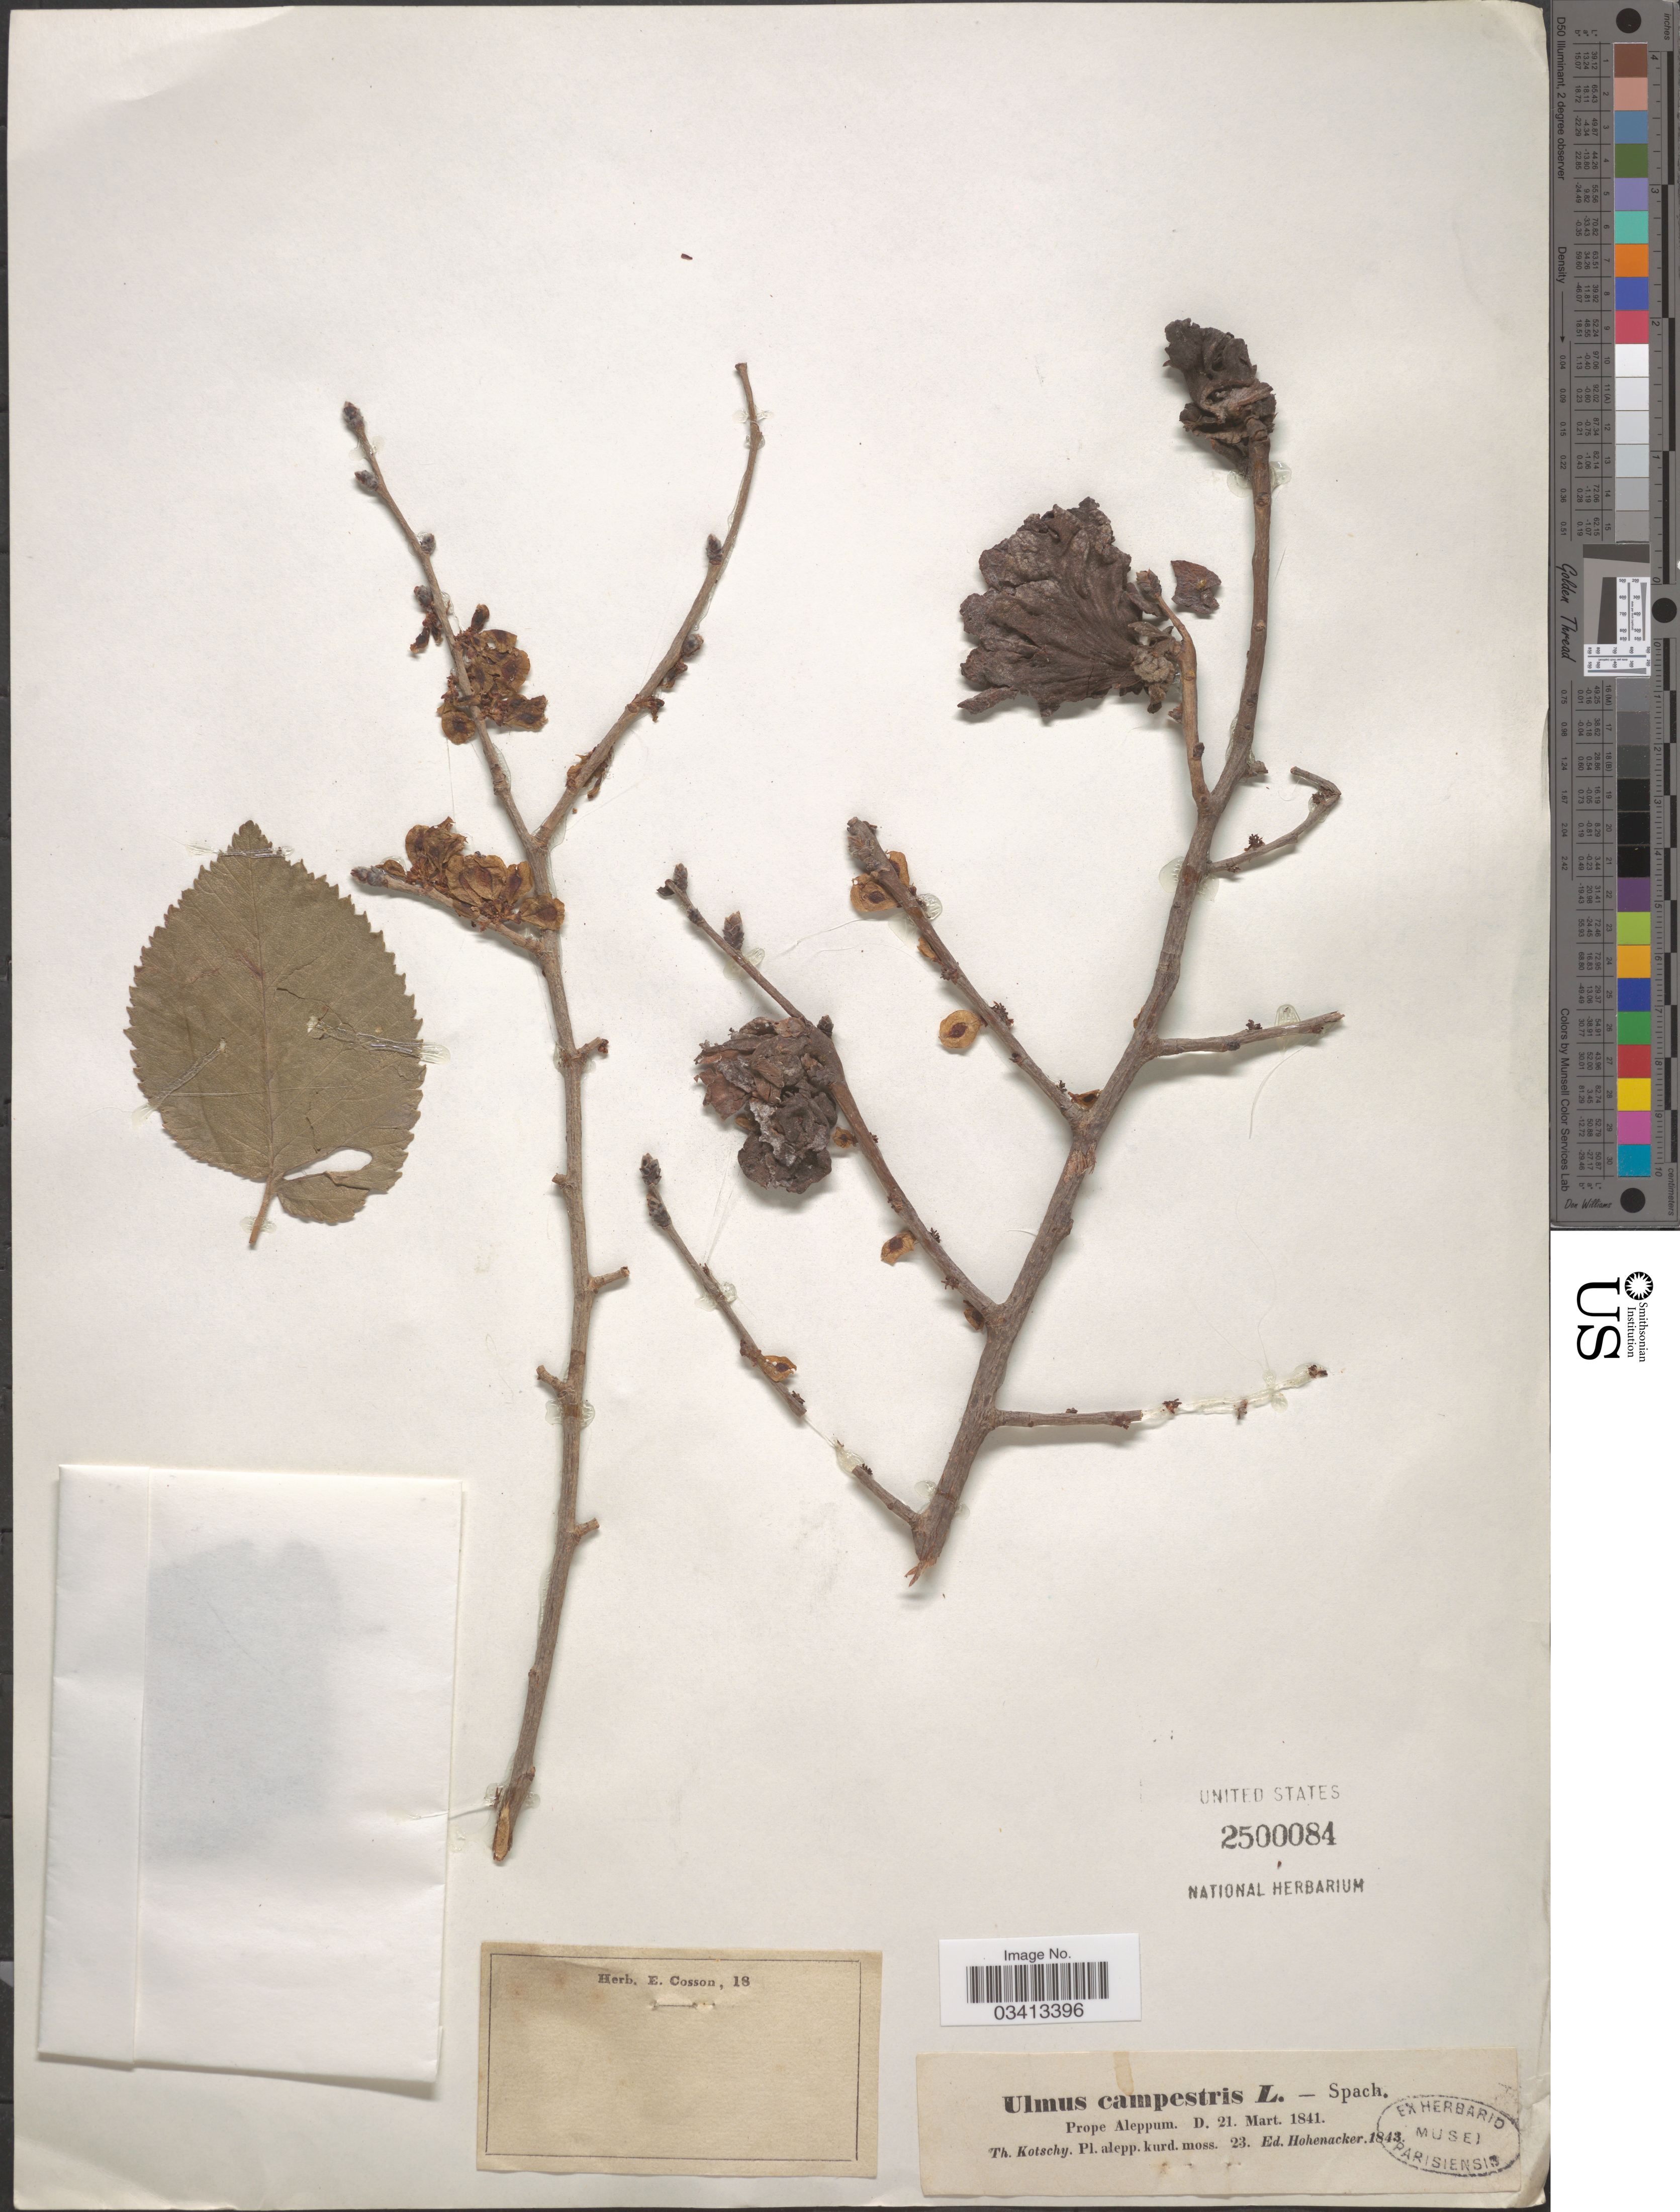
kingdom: Plantae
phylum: Tracheophyta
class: Magnoliopsida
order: Rosales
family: Ulmaceae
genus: Ulmus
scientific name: Ulmus glabra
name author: Huds.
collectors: K. G. Kotschy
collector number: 23?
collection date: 1841-03-21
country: Syria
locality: Prope Aleppum.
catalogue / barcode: US 2500084